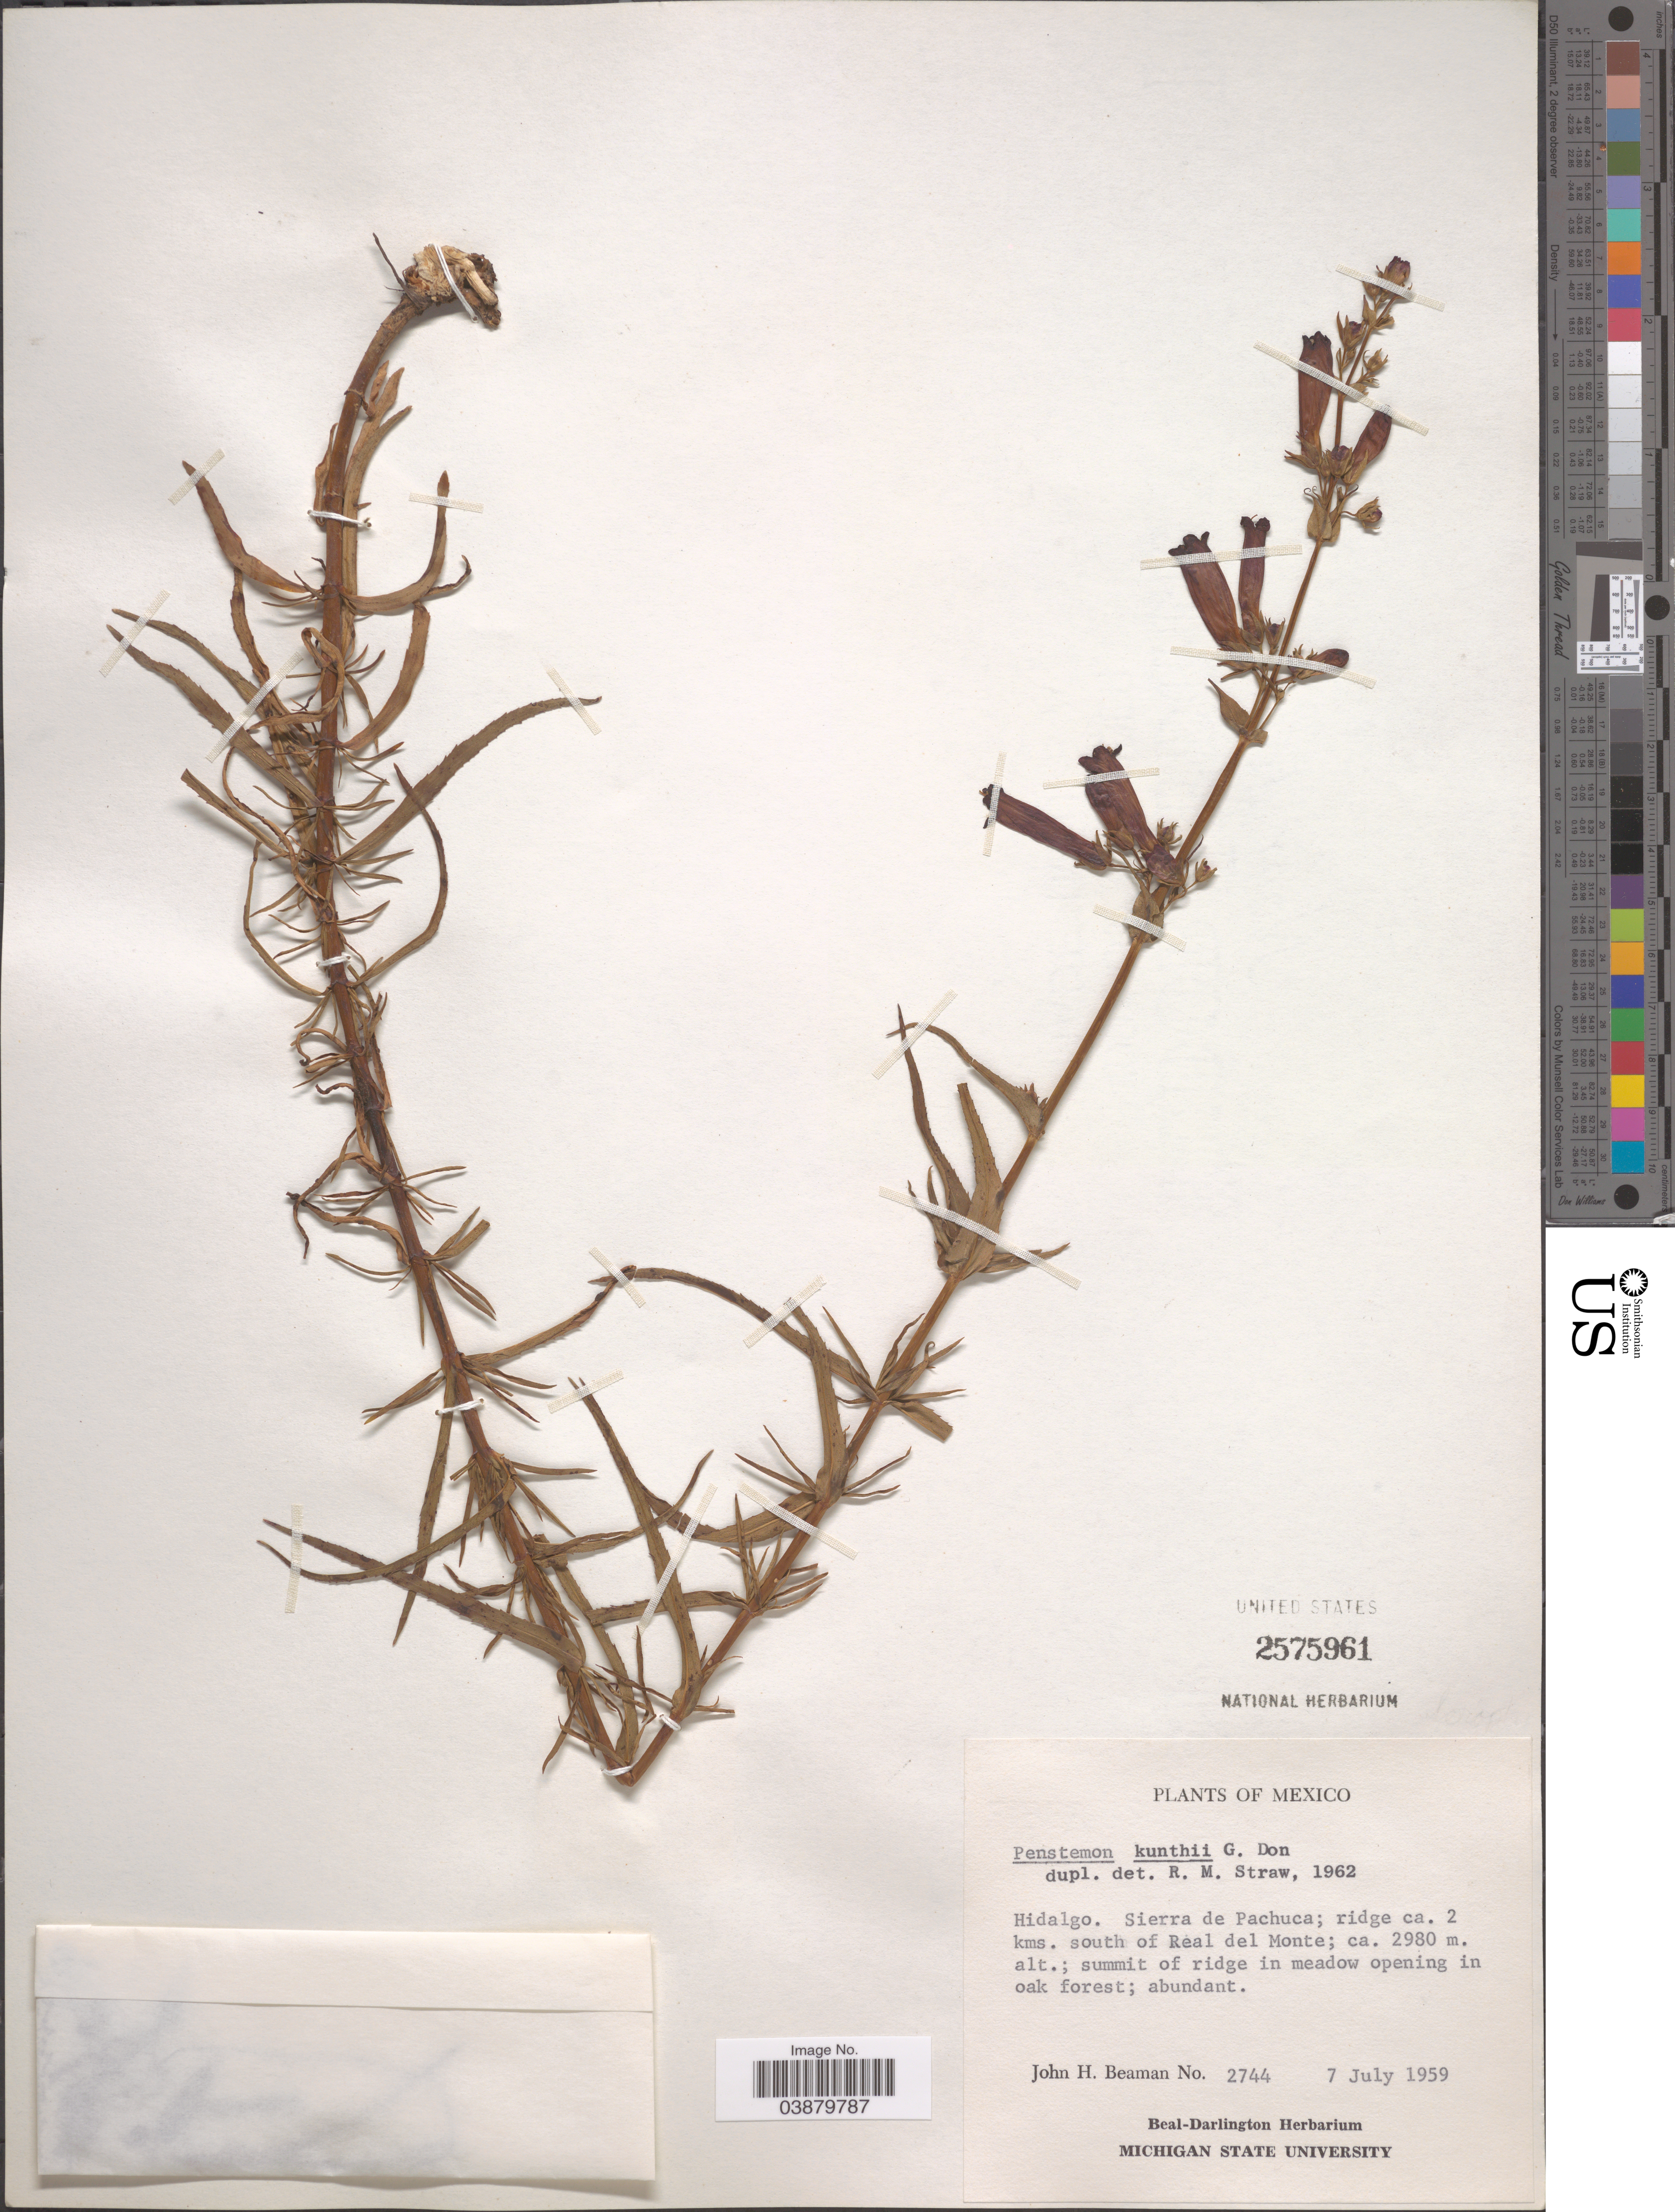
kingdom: Plantae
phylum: Tracheophyta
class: Magnoliopsida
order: Lamiales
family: Plantaginaceae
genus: Penstemon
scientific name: Penstemon kunthii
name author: G. Don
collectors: J. H. Beaman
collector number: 2744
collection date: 1959-07-07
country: Mexico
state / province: Hidalgo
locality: Sierra de Pachuca; ridge ca. 2 kms. south of Real del Monte; summit of ridge in meadow opening in oak forest.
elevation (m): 2980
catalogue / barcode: US 2575961